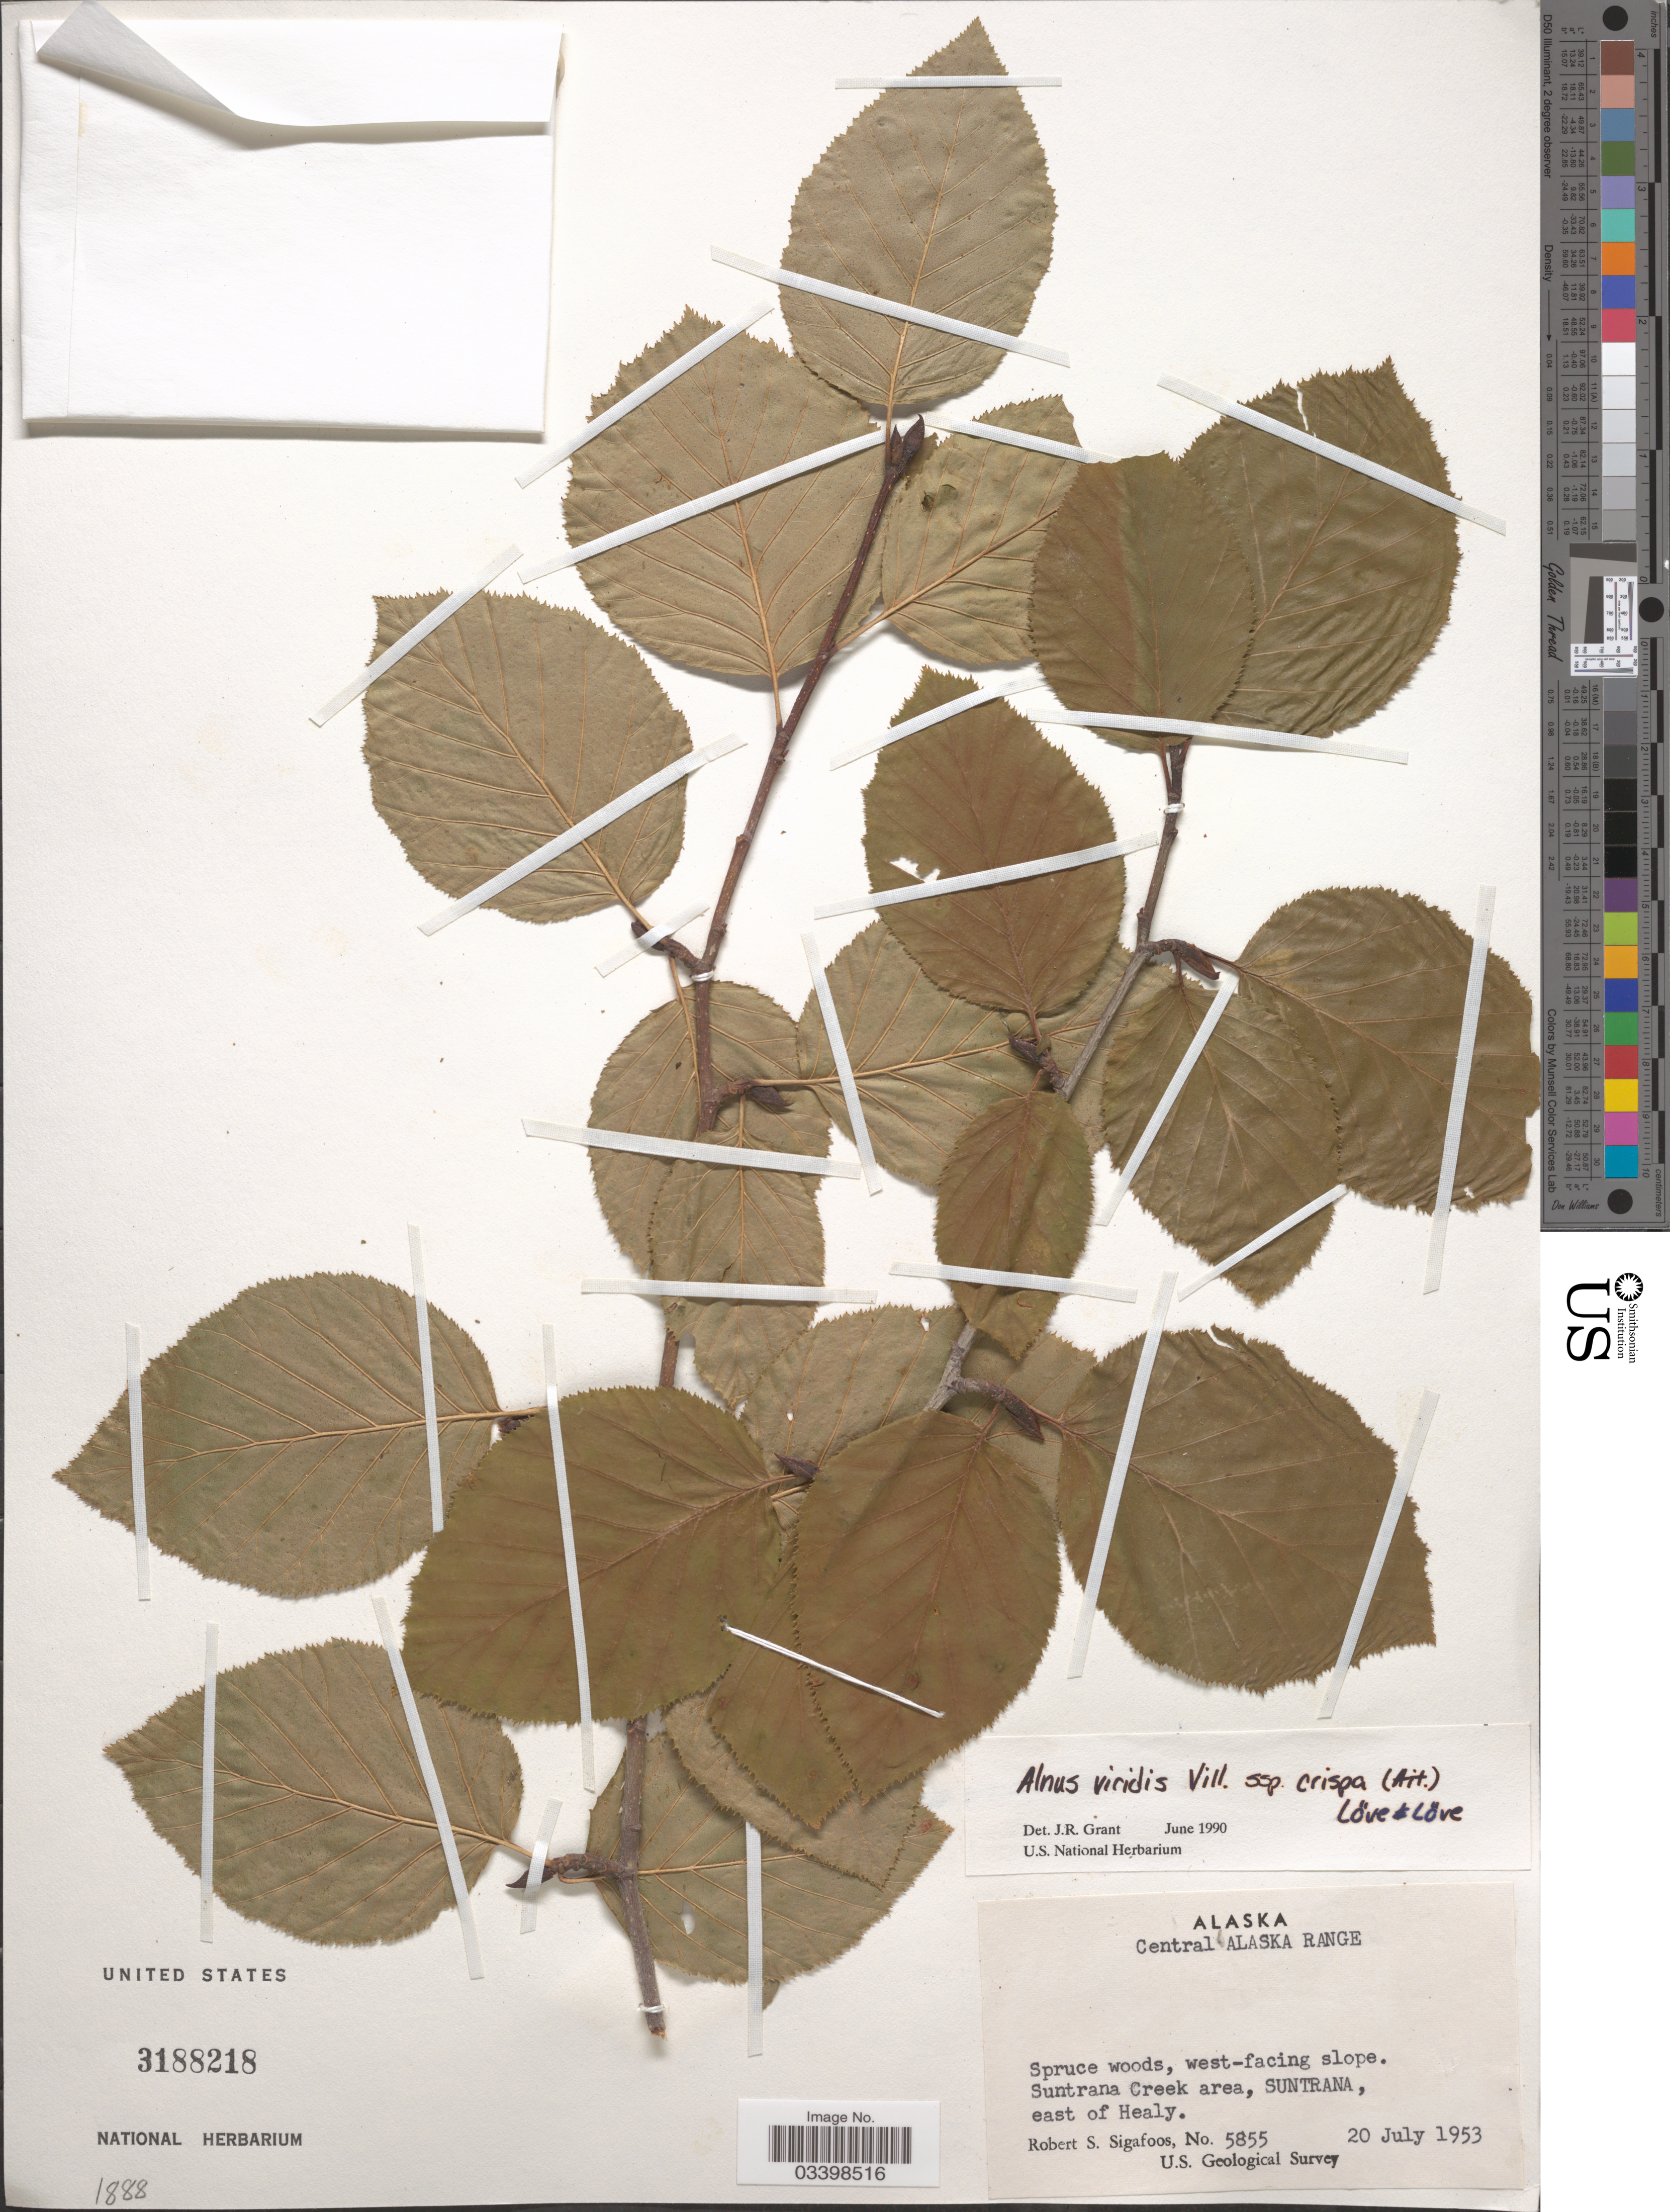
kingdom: Plantae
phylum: Tracheophyta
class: Magnoliopsida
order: Fagales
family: Betulaceae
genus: Alnus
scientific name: Alnus viridis subsp. crispa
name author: (Aiton) Turrill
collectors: R. Sigafoos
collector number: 5855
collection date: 1953-07-20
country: United States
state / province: Alaska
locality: Central Alaska Range. West-facing slope. Suntrana Creek area, Suntrana, east of Healy.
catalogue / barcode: US 3188218